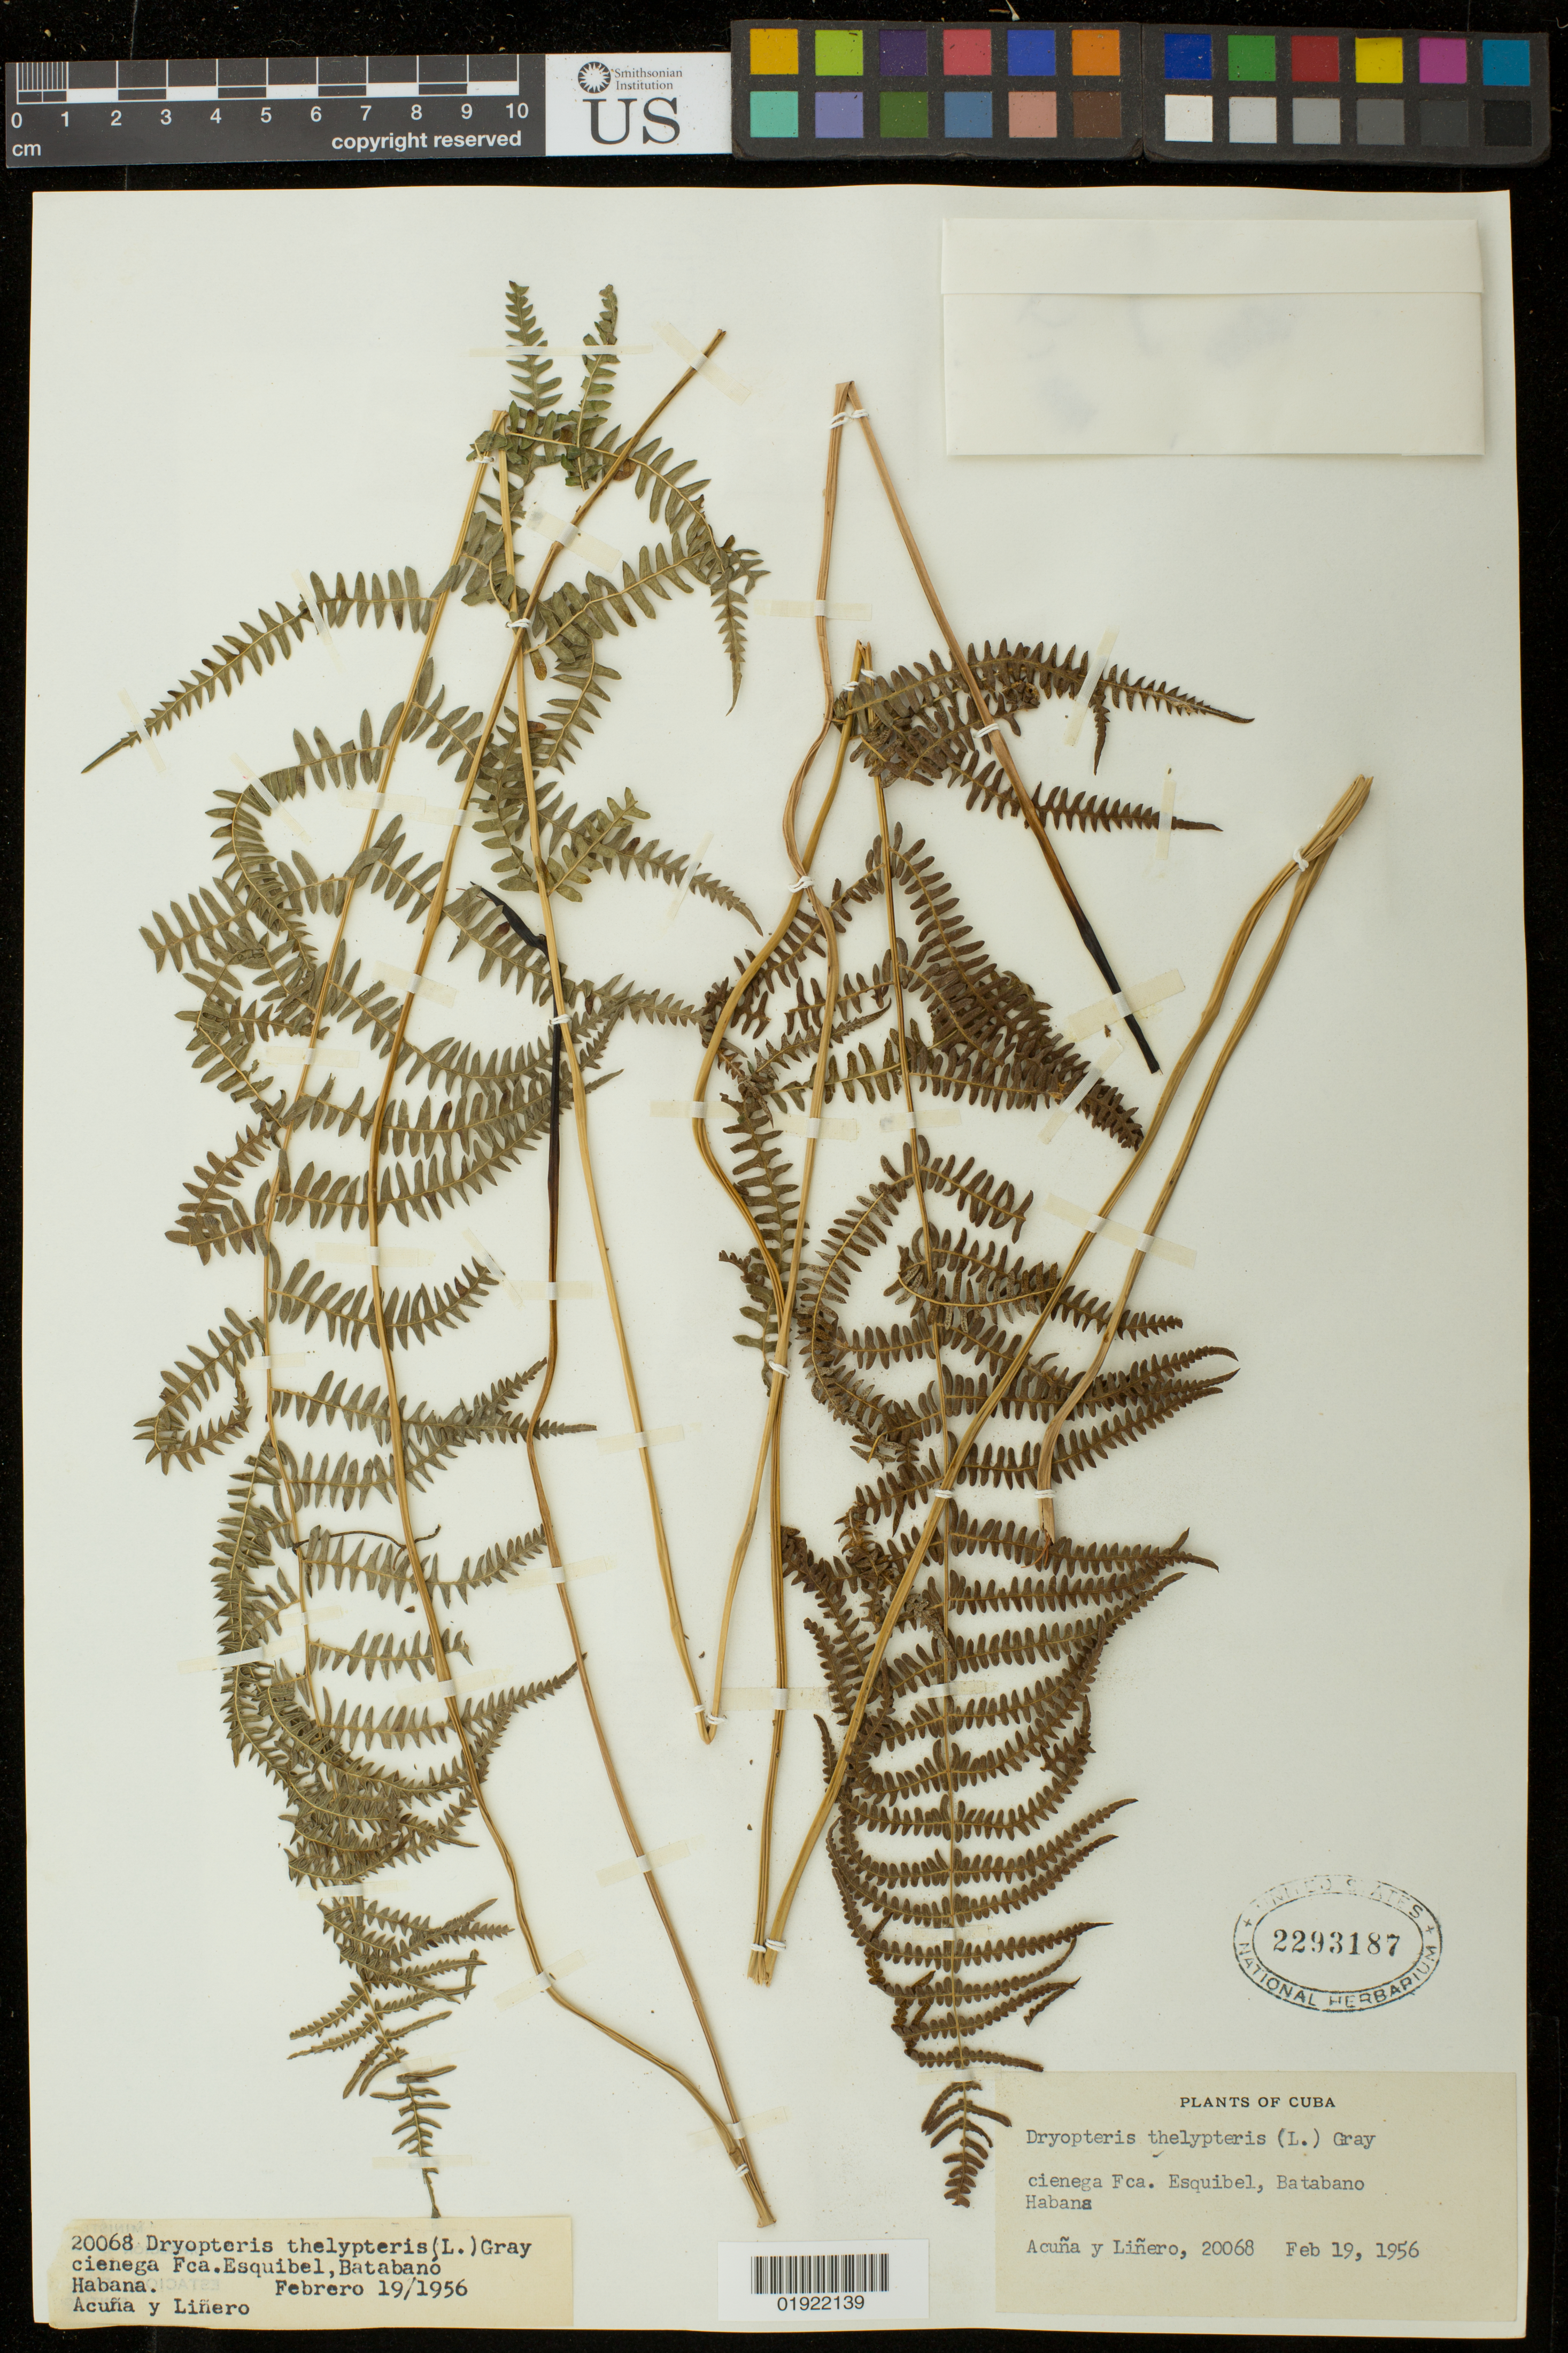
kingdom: Plantae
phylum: Tracheophyta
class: Polypodiopsida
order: Polypodiales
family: Thelypteridaceae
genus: Thelypteris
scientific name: Thelypteris palustris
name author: (Salisb.) Schott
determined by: Schott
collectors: Acuña & -. Liñero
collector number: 20068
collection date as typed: Feb. 19, 1956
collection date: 1956-02-19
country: Cuba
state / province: Mayabeque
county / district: Batabanó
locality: Fca. Esquibel, Batabano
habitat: habana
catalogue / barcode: US 2293187